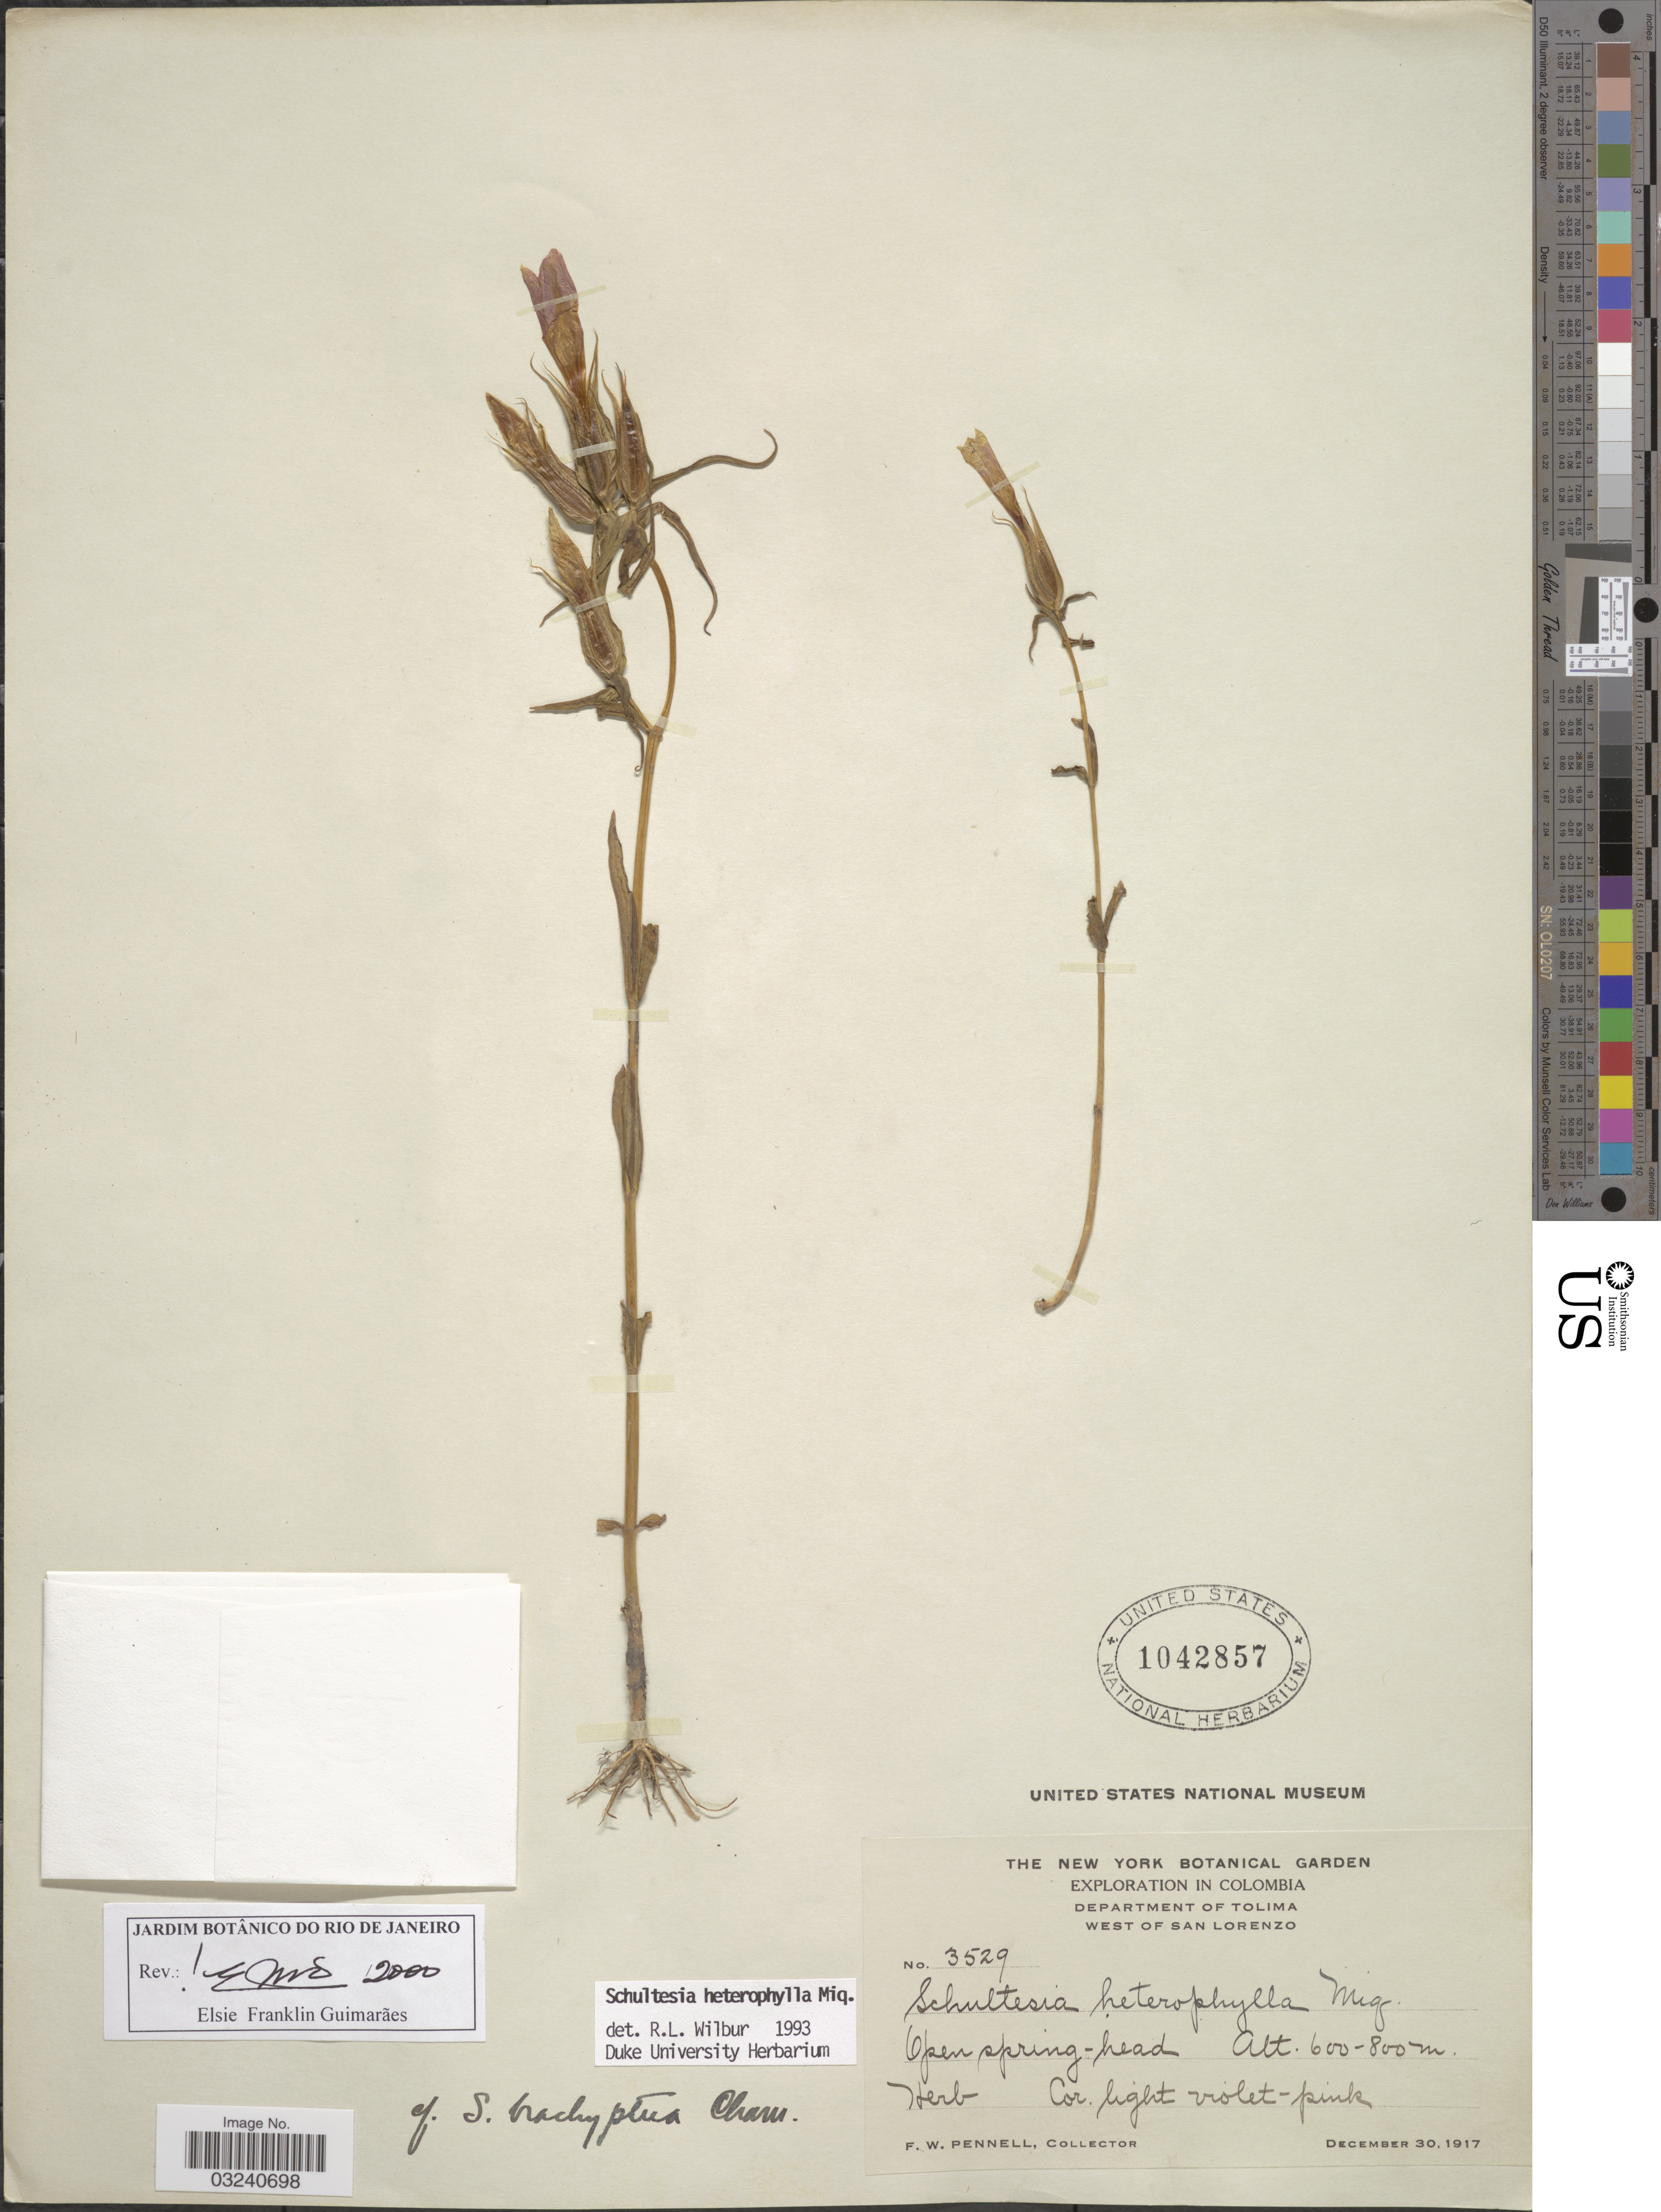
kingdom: Plantae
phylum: Tracheophyta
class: Magnoliopsida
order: Gentianales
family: Gentianaceae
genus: Schultesia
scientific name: Schultesia heterophylla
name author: Miq.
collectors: F. W. Pennell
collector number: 3529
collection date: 1917-12-30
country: Colombia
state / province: Tolima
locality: Department of Tolima. West of San Lorenzo.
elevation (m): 600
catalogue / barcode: US 1042857